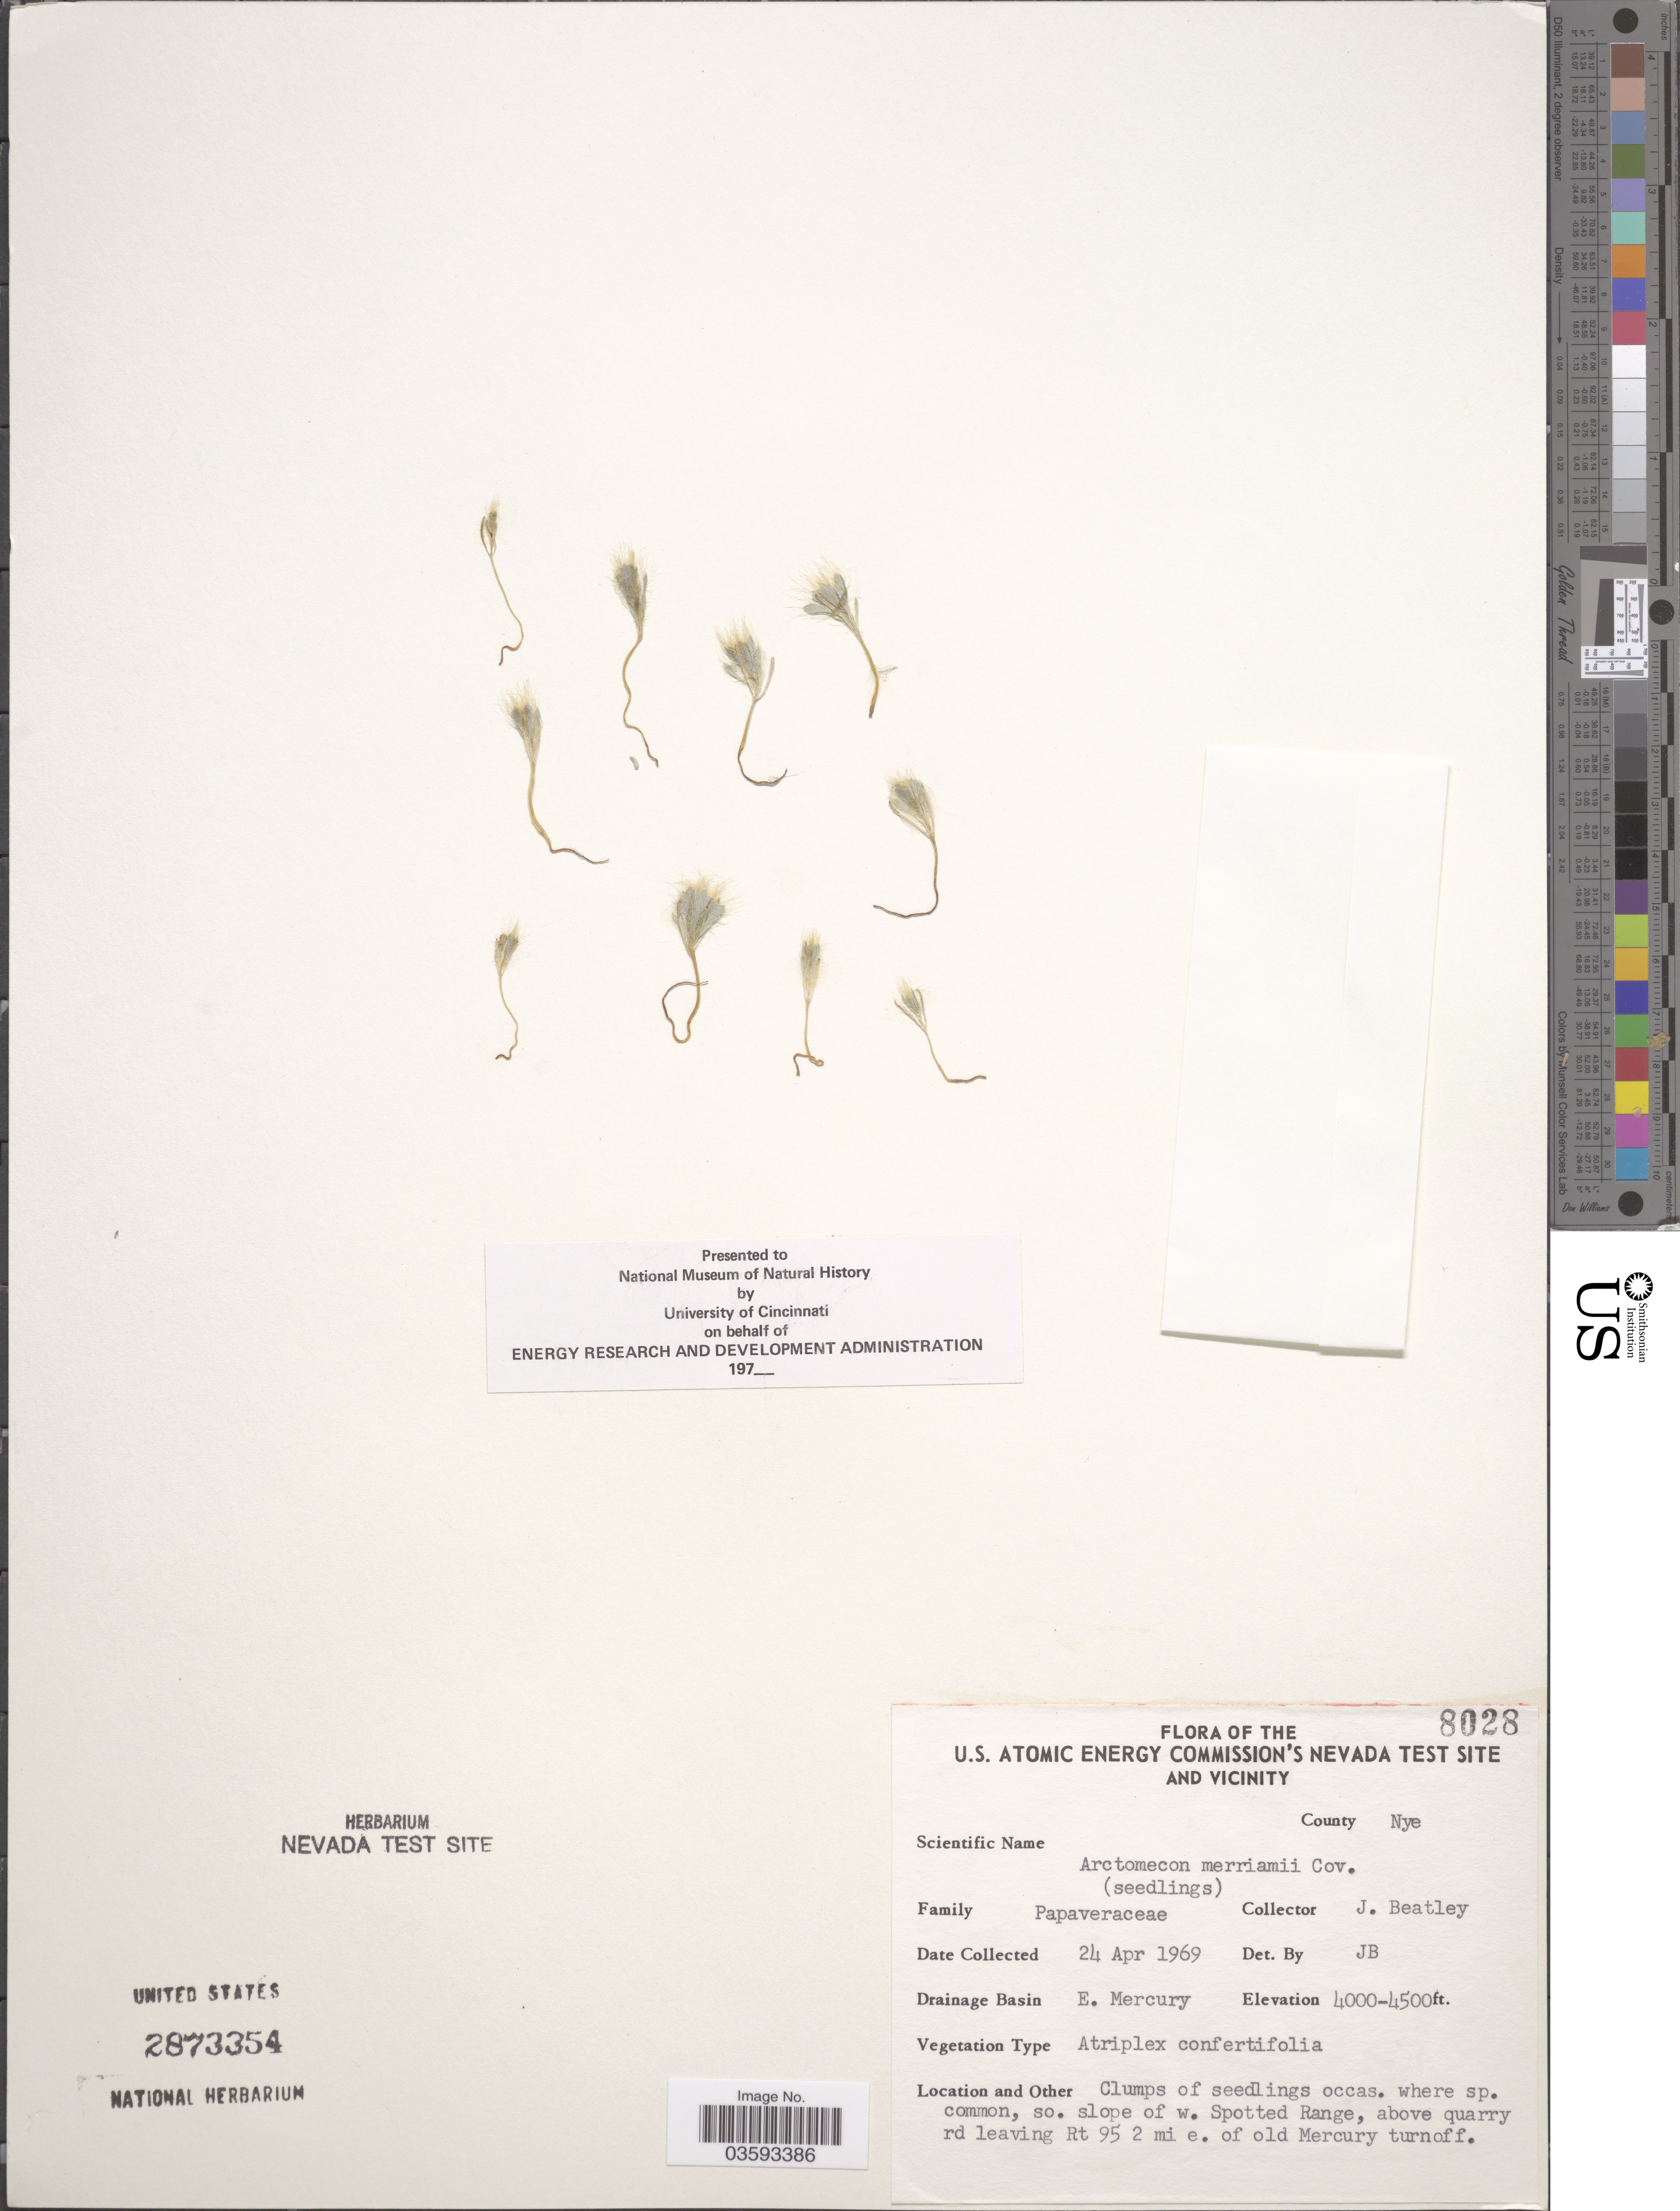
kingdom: Plantae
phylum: Tracheophyta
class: Magnoliopsida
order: Ranunculales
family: Papaveraceae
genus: Arctomecon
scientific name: Arctomecon merriamii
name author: Coville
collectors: J. C. Beatley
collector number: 8028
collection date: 1969-04-24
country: United States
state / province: Nevada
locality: The U.S. Atomic Energy Commission's Nevada Test Site and Vicinity. Drainage Basin: E. Mercury. Clumps of seedlings occas. where sp. common, so. slope of w. Spotted Range, above quarry rd leaving Rt 95 2 mi e. of old Mercury turnoff.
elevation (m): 1219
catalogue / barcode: US 2873354